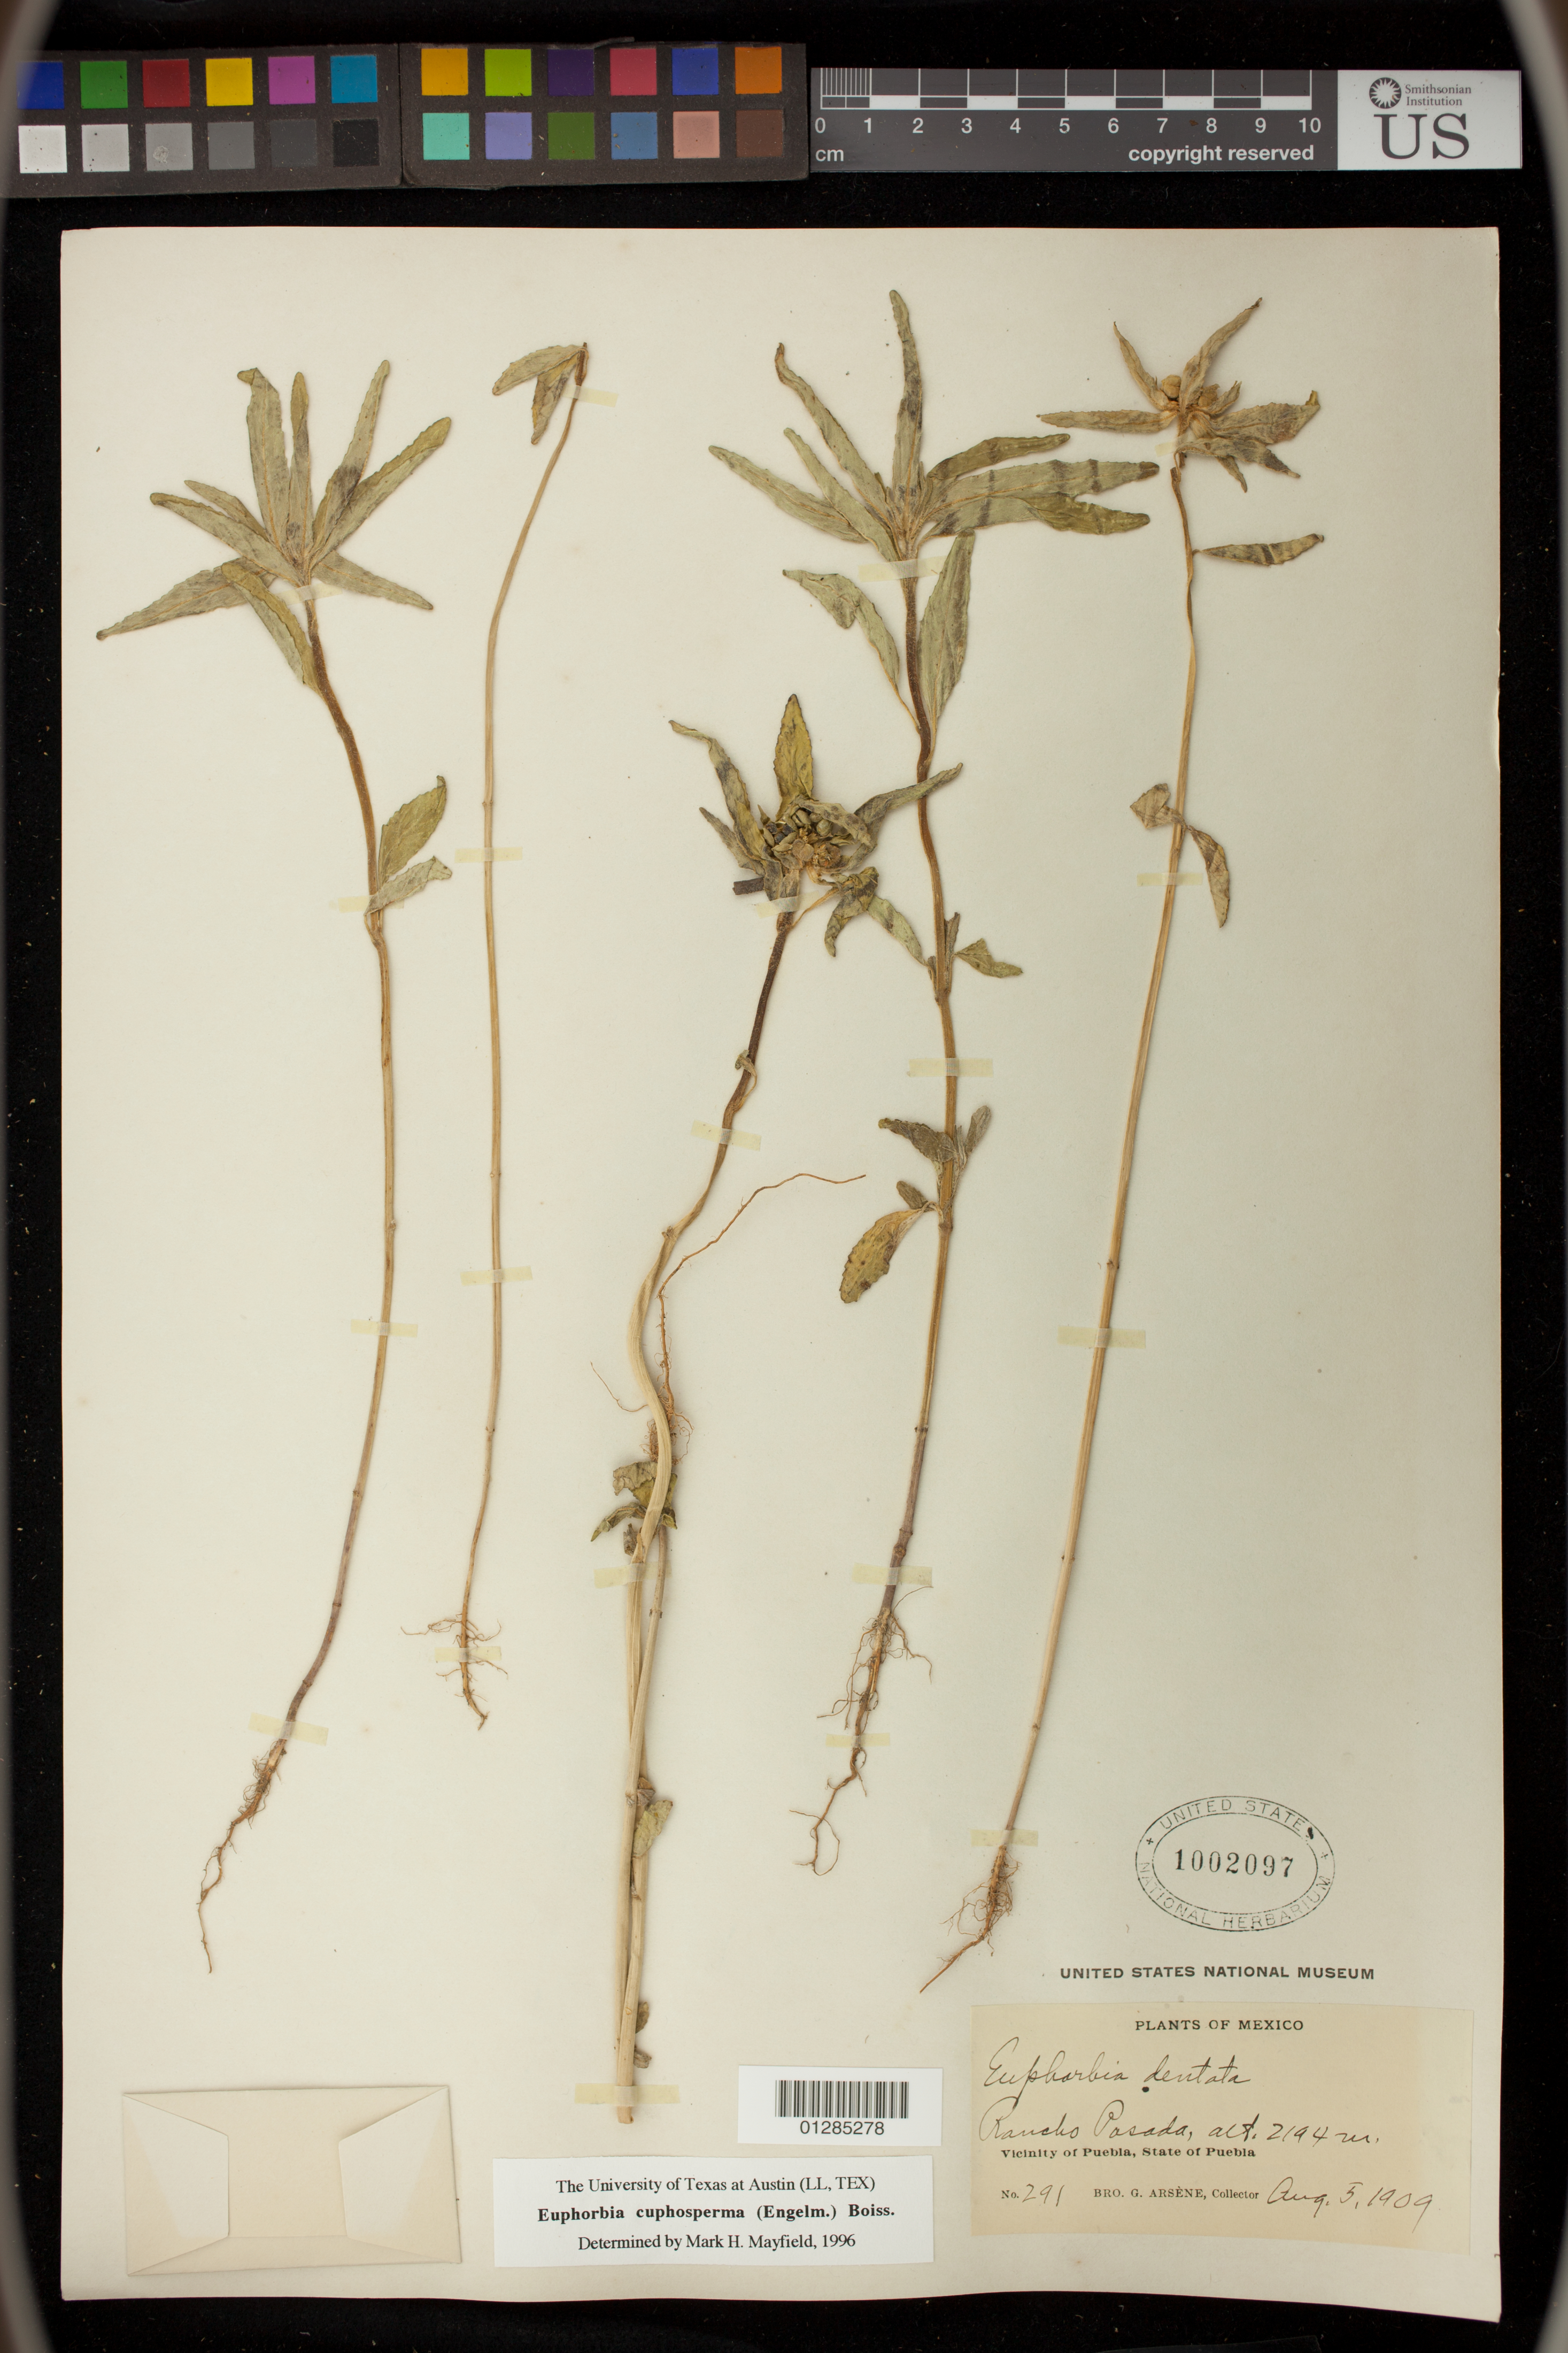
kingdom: Plantae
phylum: Tracheophyta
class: Magnoliopsida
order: Malpighiales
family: Euphorbiaceae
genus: Euphorbia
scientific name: Euphorbia cuphosperma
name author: (Engelm.) Boiss.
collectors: Bro. G. Arsène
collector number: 291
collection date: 1909-08-05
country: Mexico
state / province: Puebla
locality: Rancho Pasada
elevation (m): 2194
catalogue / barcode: US 1002097